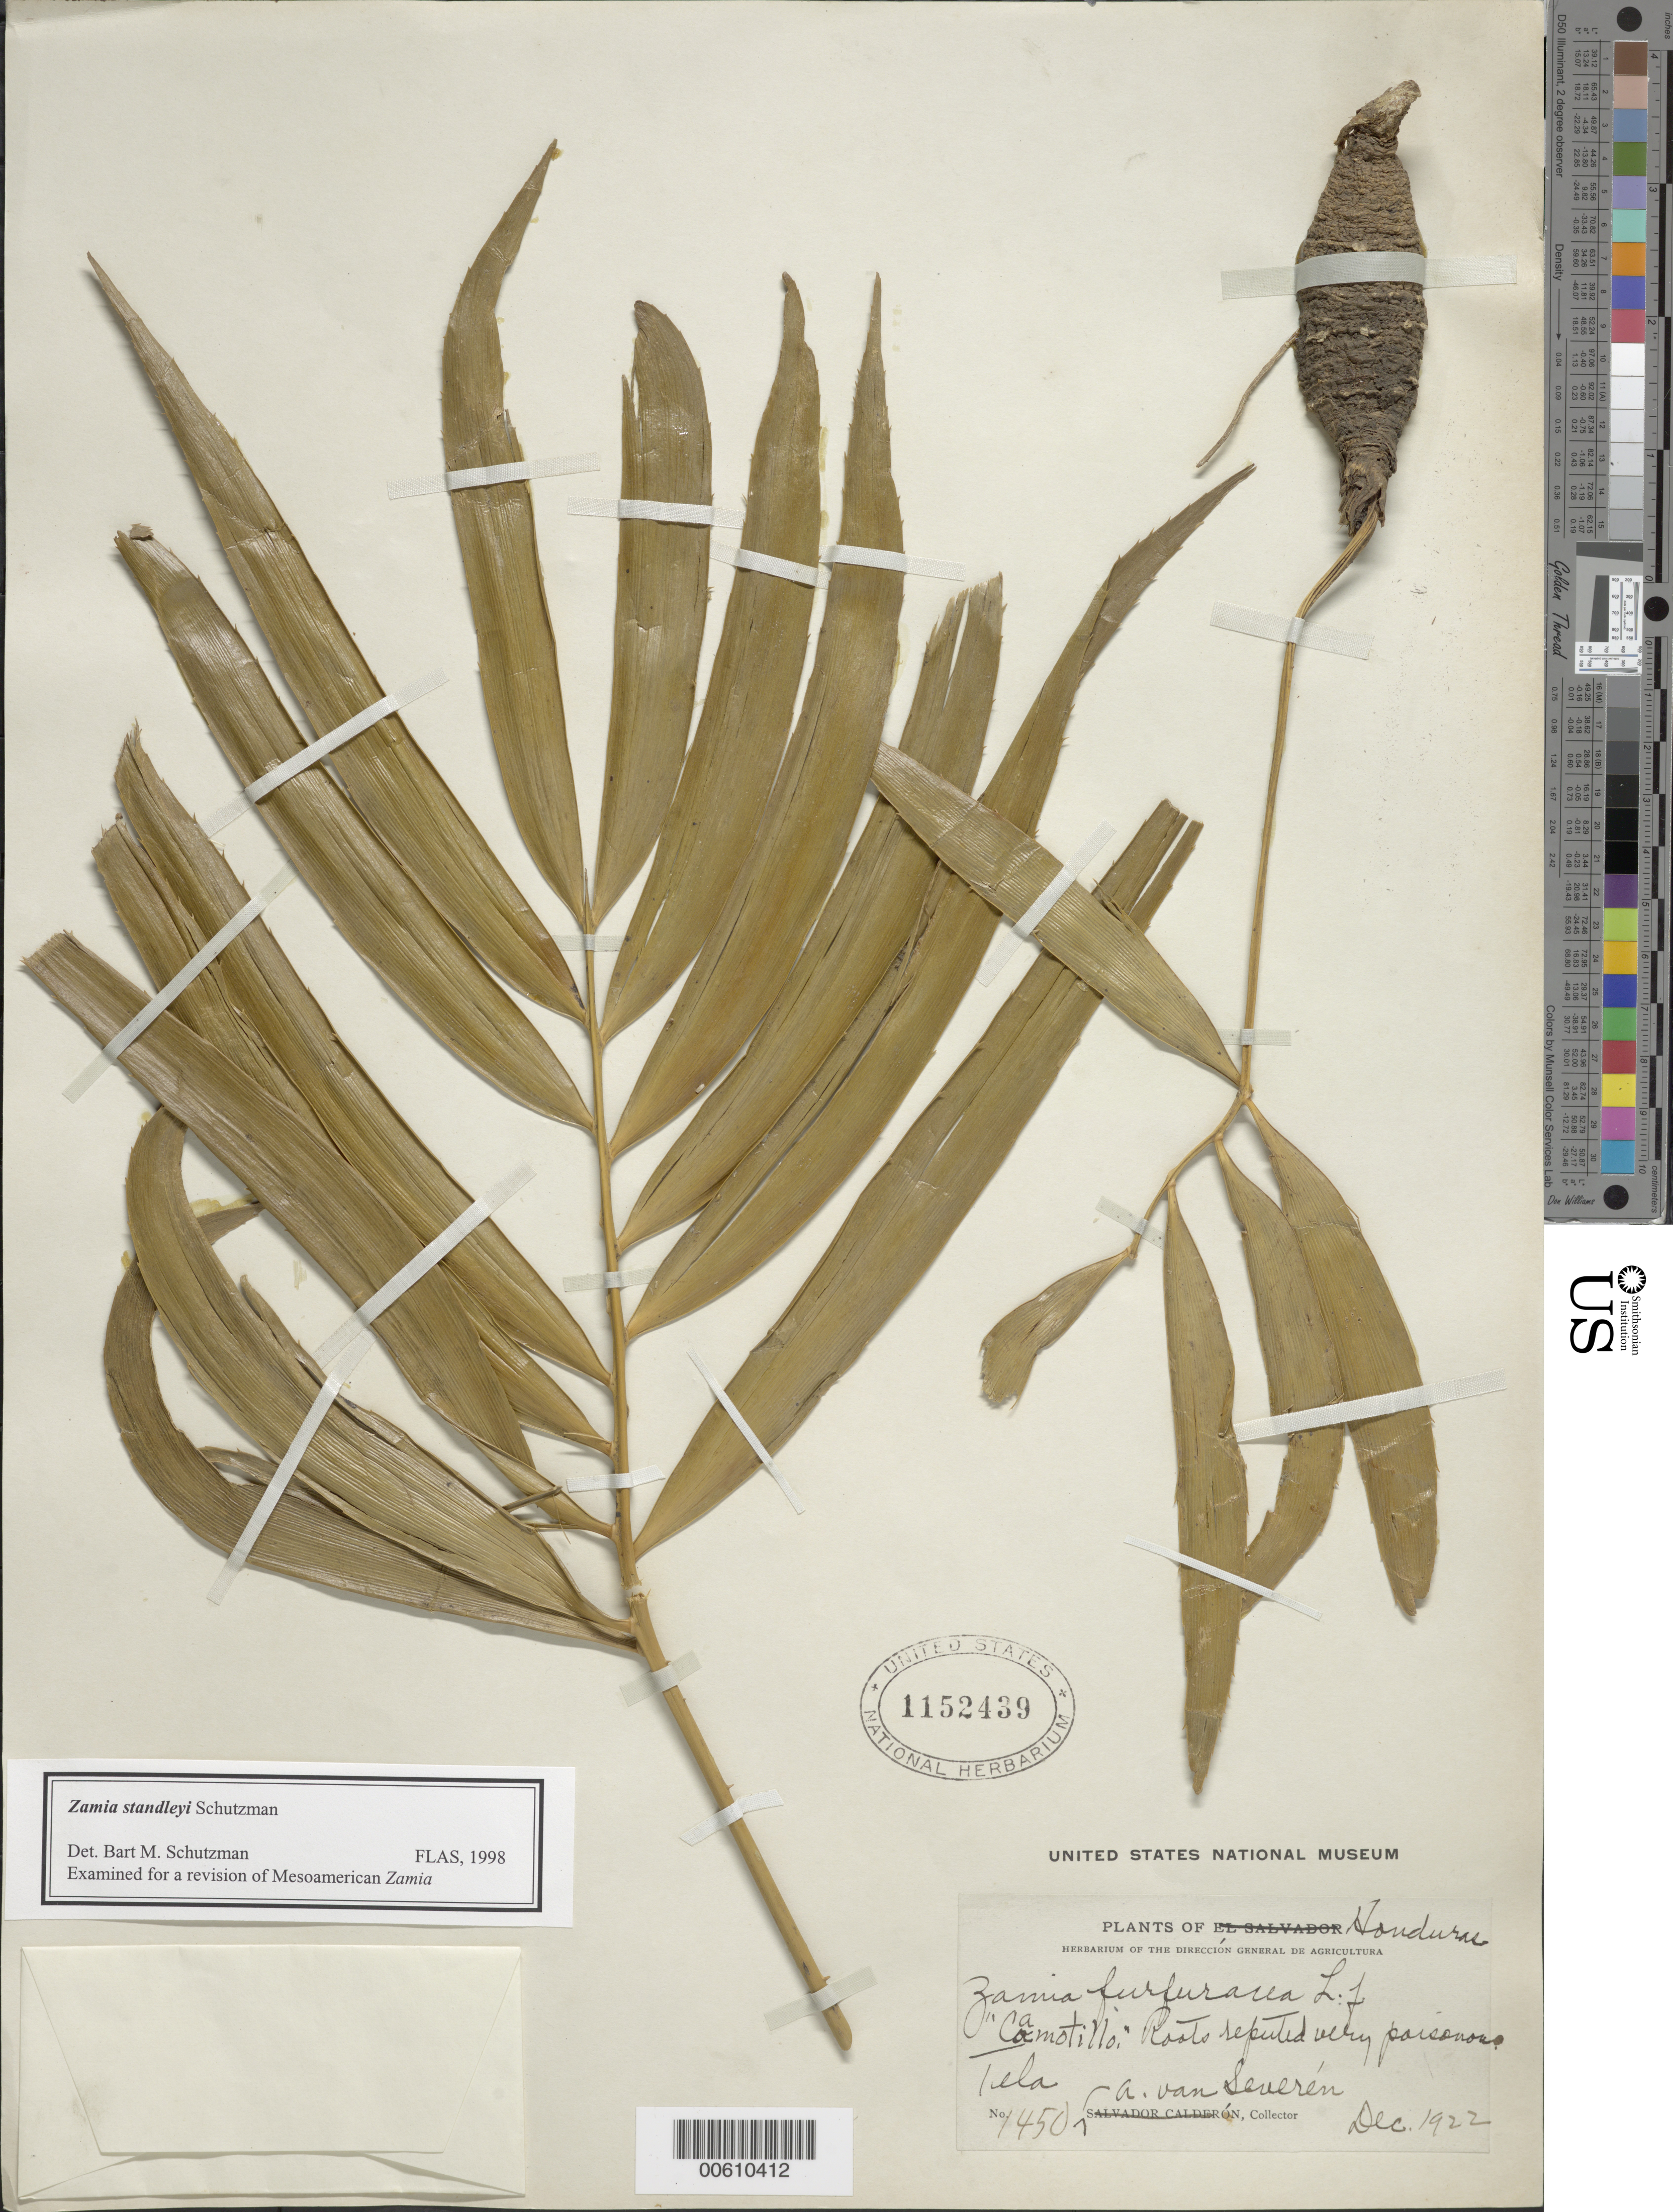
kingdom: Plantae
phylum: Tracheophyta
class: Cycadopsida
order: Cycadales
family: Zamiaceae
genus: Zamia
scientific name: Zamia standleyi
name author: Schutz.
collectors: A. van Severén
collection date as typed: Dec 1922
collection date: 1922-12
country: Honduras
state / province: Atlántida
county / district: Tela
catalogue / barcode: US 1152439